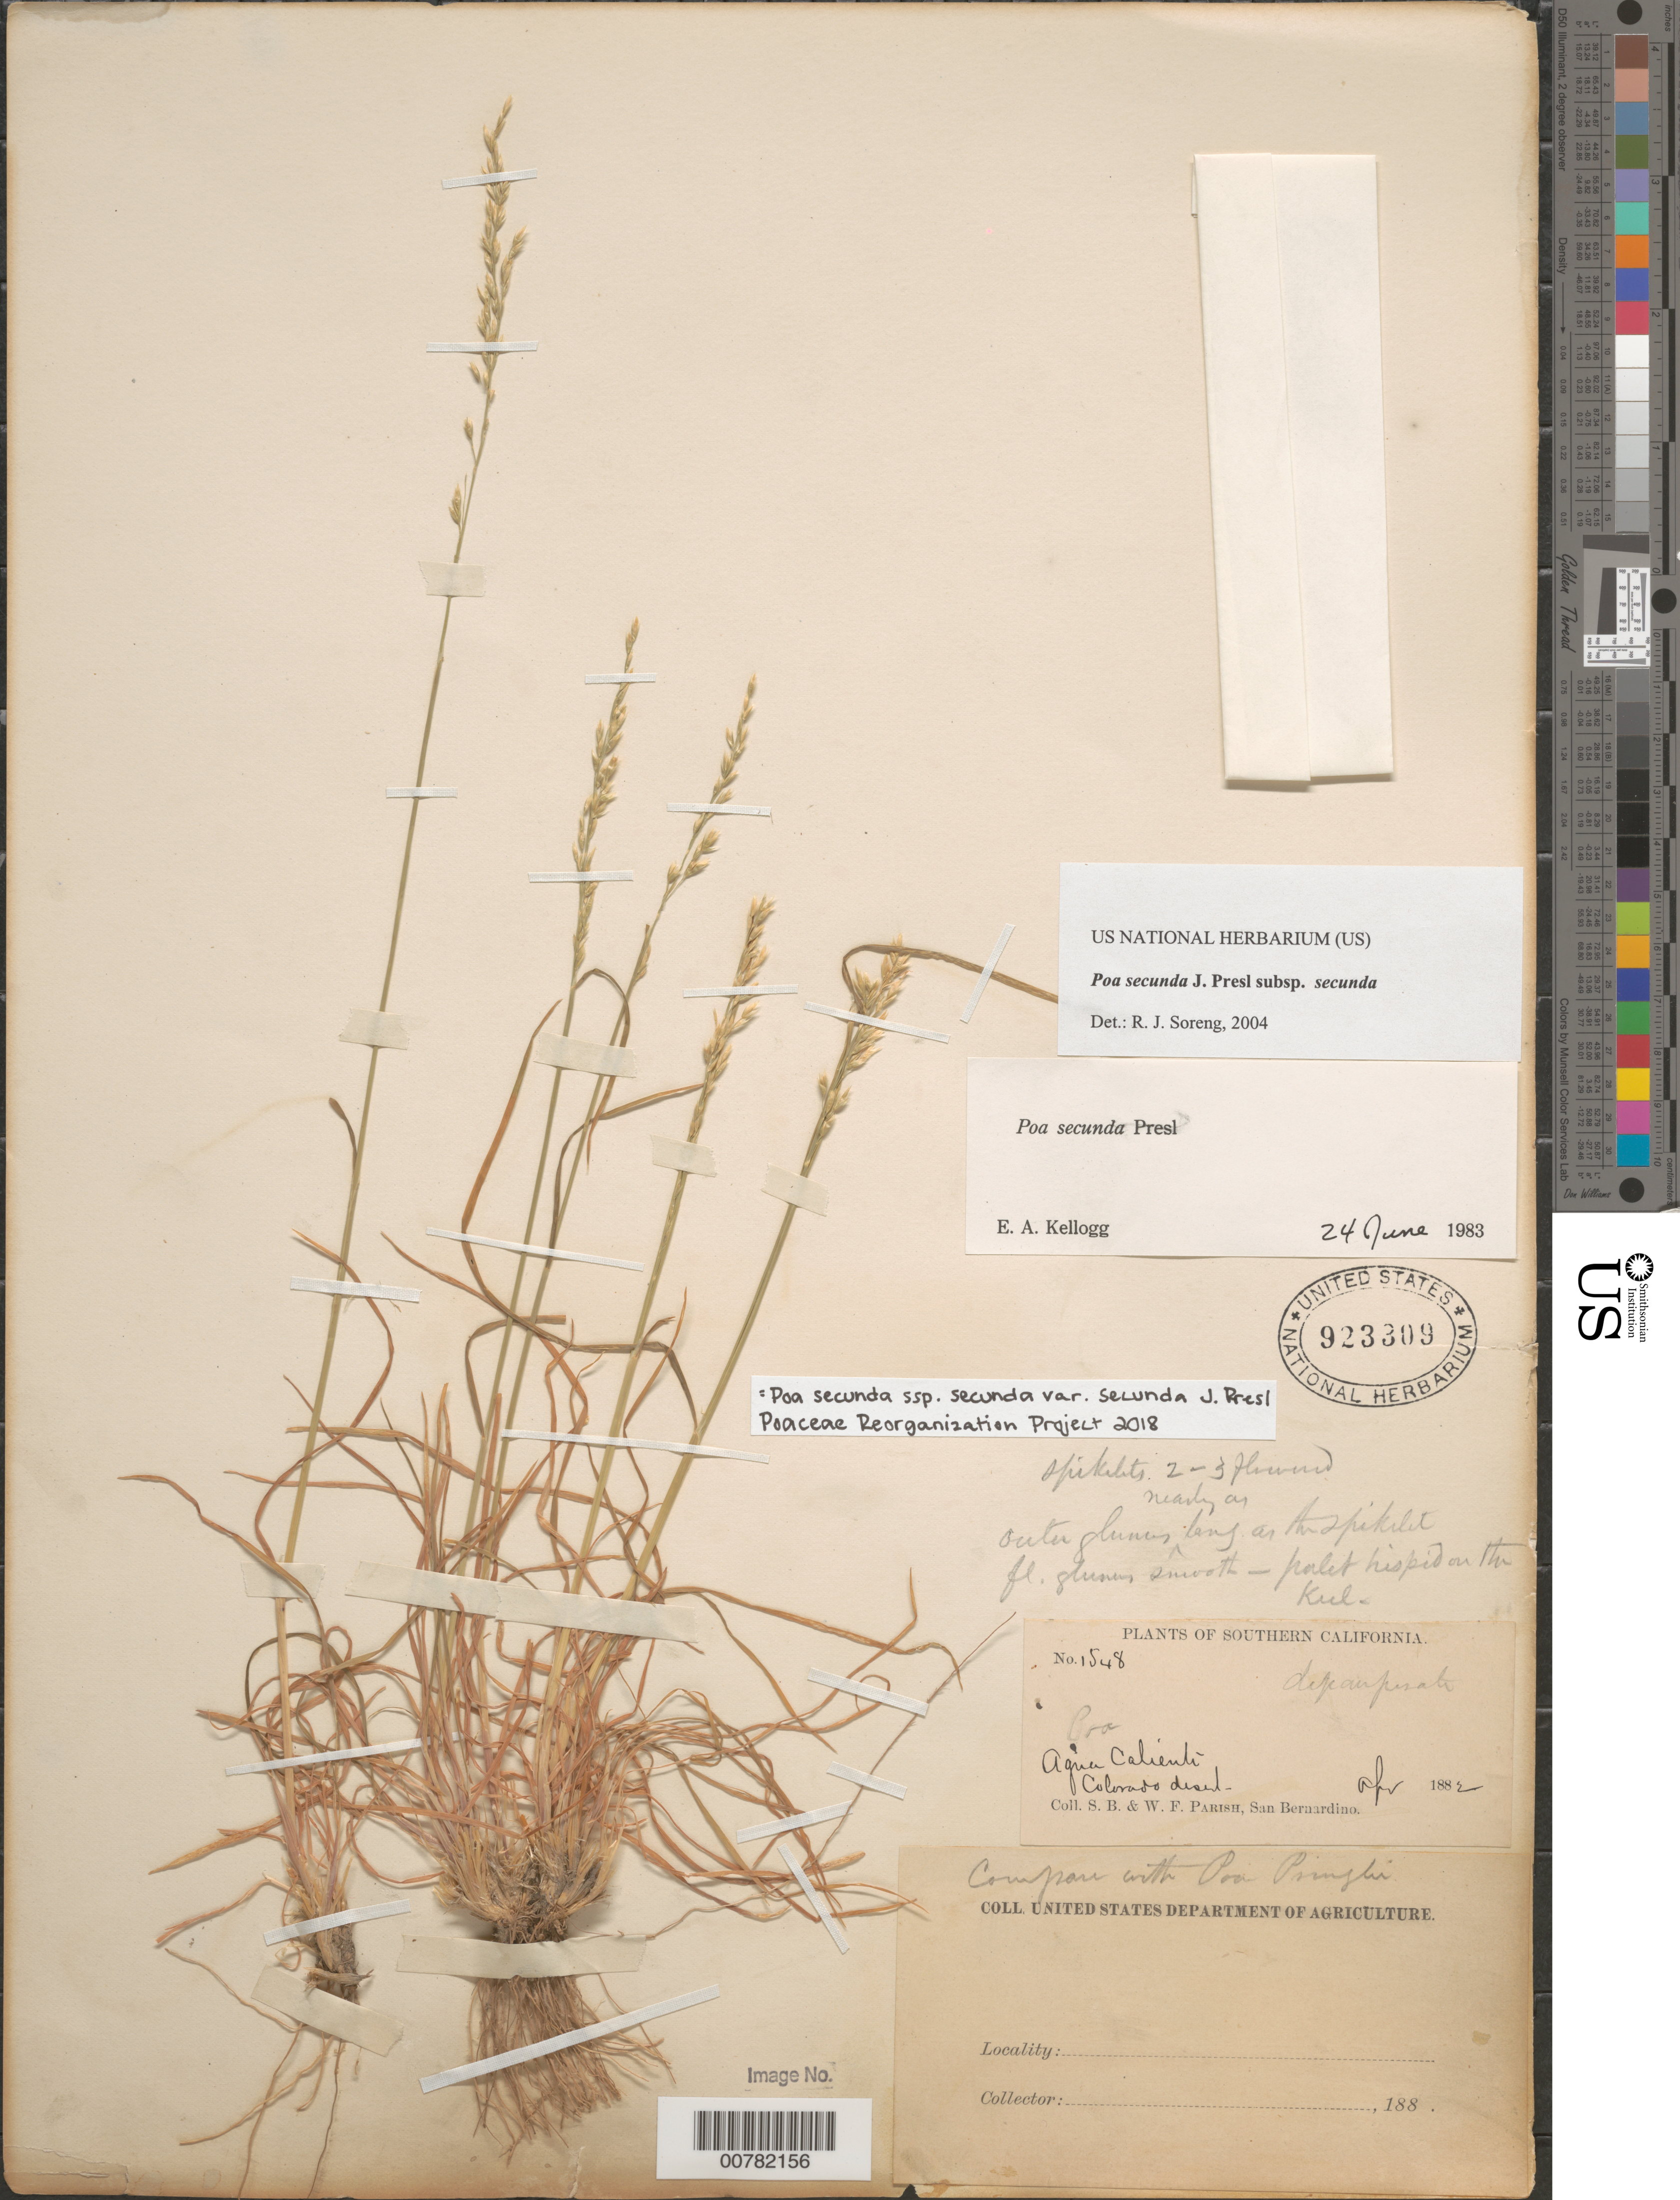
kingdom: Plantae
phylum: Tracheophyta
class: Liliopsida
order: Poales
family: Poaceae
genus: Poa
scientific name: Poa secunda subsp. secunda var. secunda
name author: J. Presl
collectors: S. B. Parish & W. F. Parish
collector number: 1548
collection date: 1882-04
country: United States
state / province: California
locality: Southern California. Agua Caliente. Colorado desert.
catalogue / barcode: US 923309